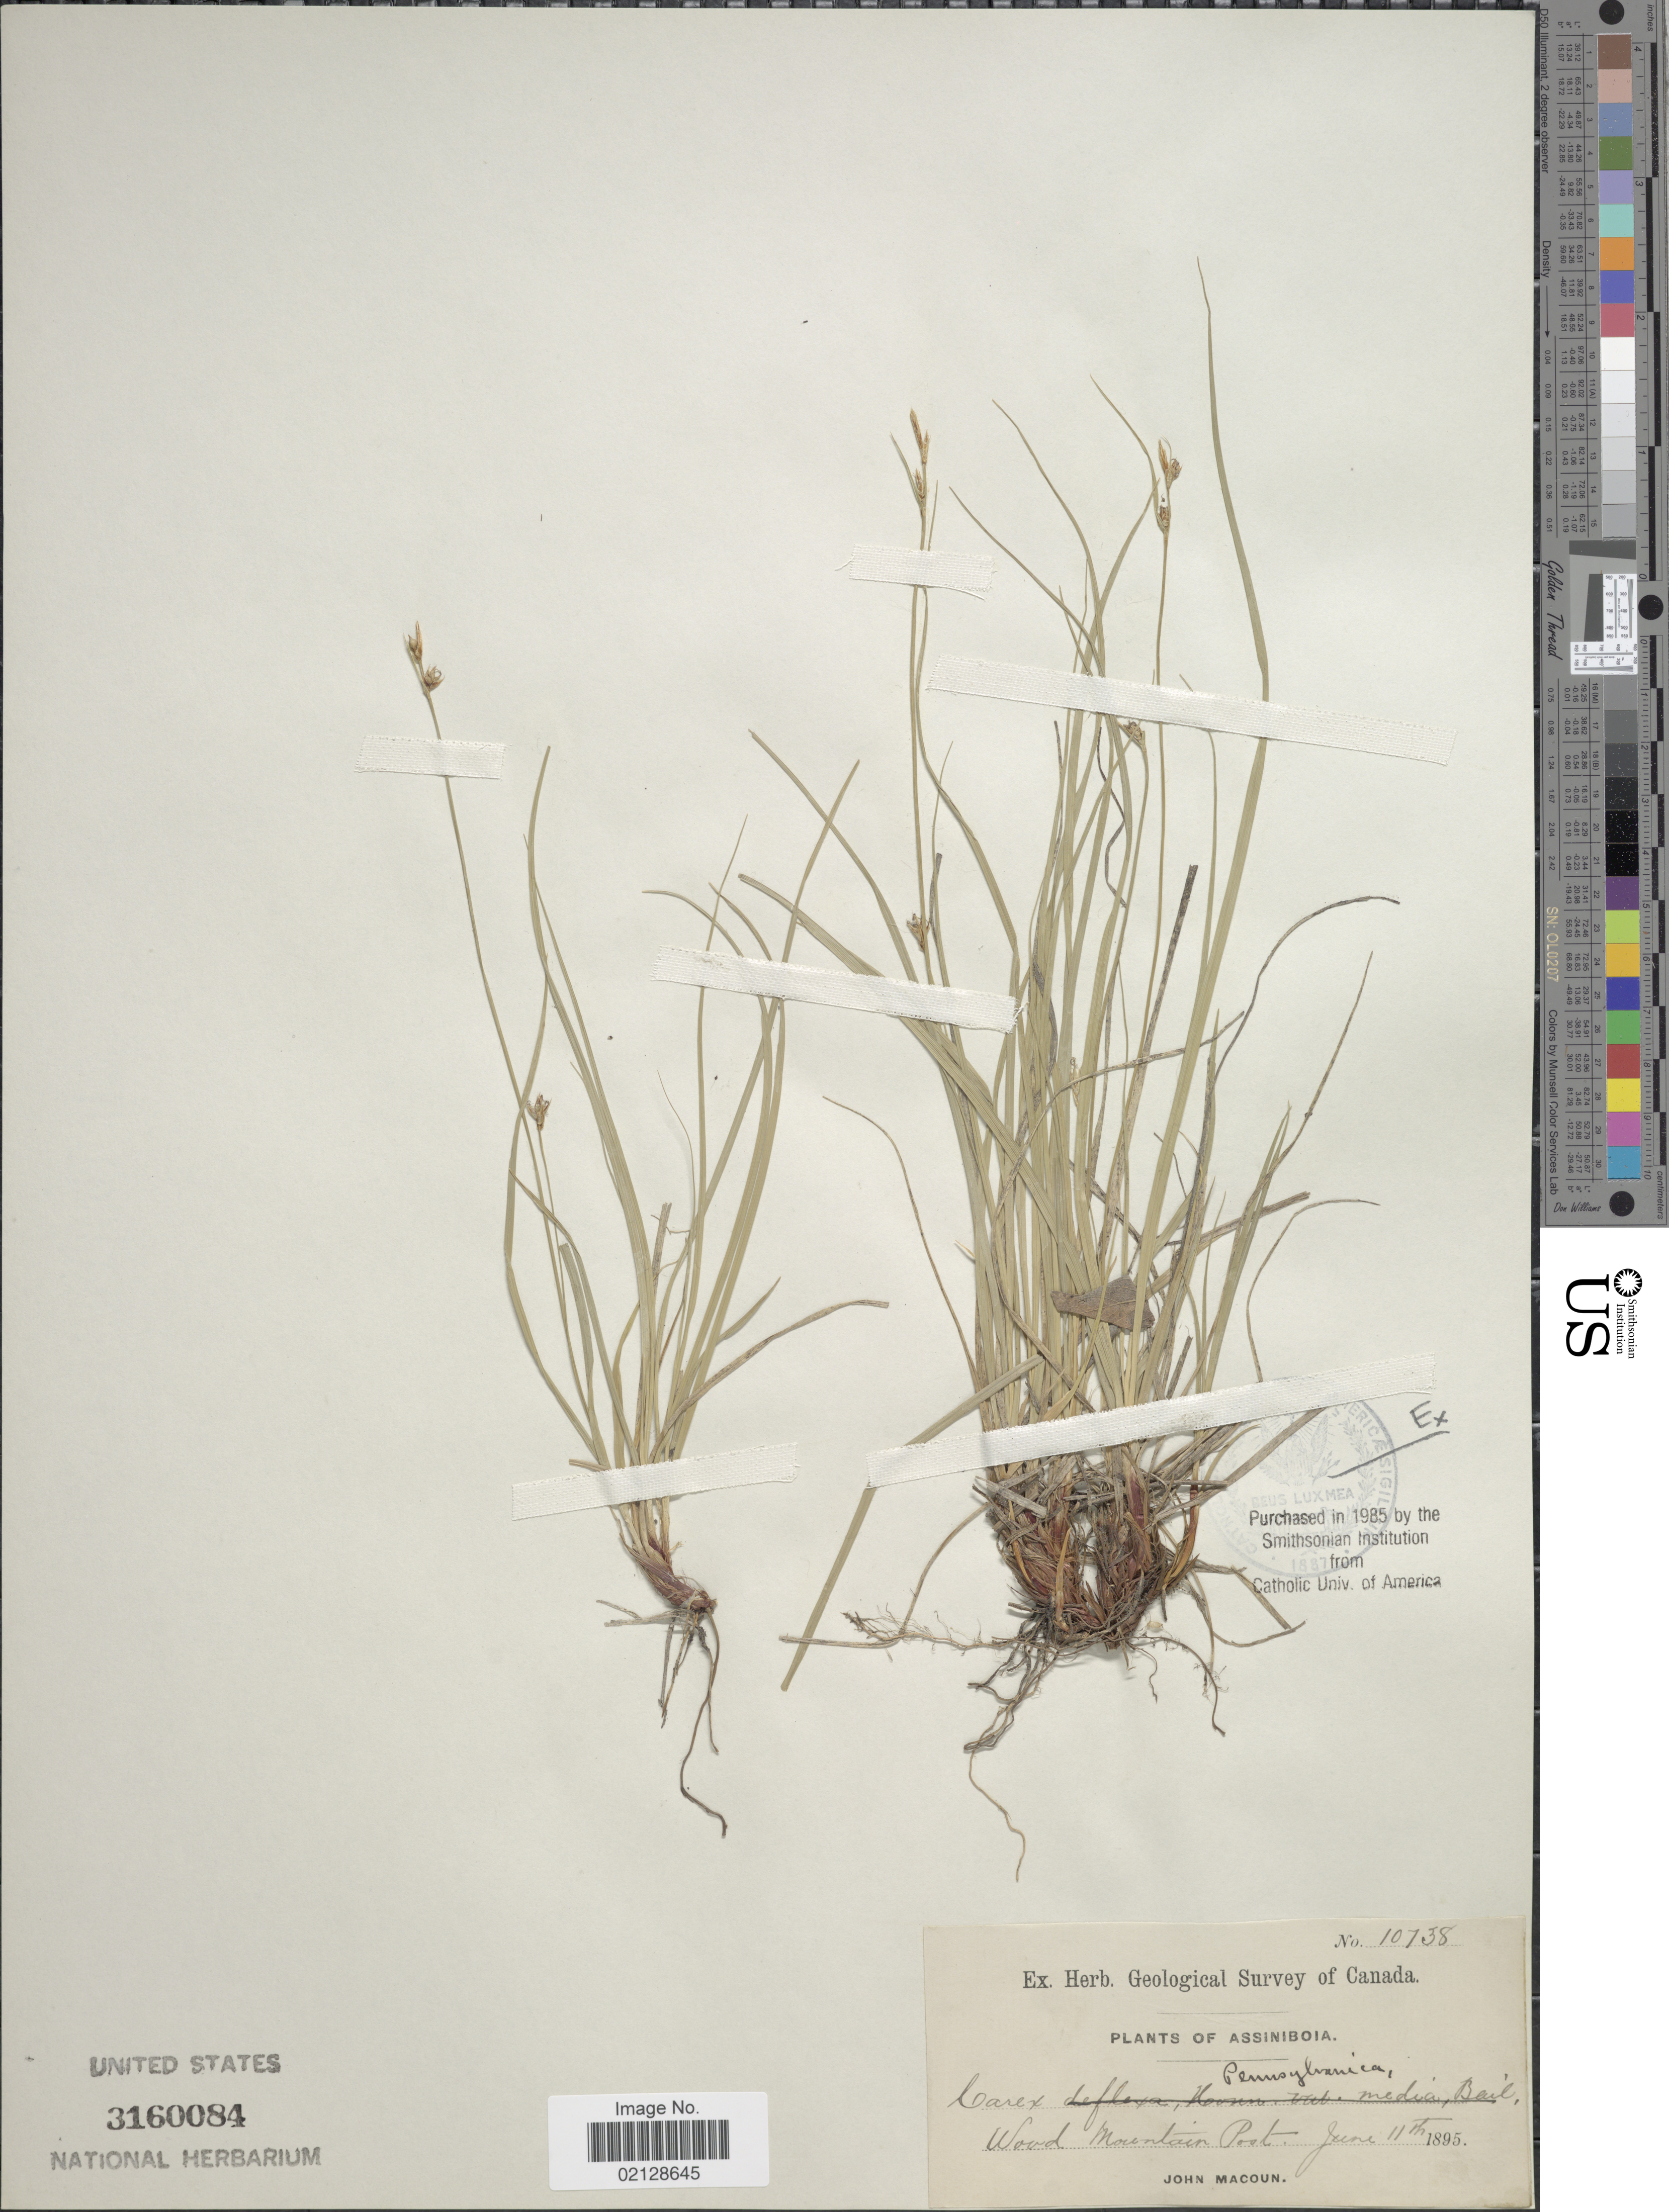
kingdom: Plantae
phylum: Tracheophyta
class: Liliopsida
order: Poales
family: Cyperaceae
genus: Carex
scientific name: Carex pensylvanica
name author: Lam.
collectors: J. Macoun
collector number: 10738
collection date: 1895-06-11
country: Canada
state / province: Saskatchewan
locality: Wood Mountain Post, Assiniboia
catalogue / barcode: US 3160084